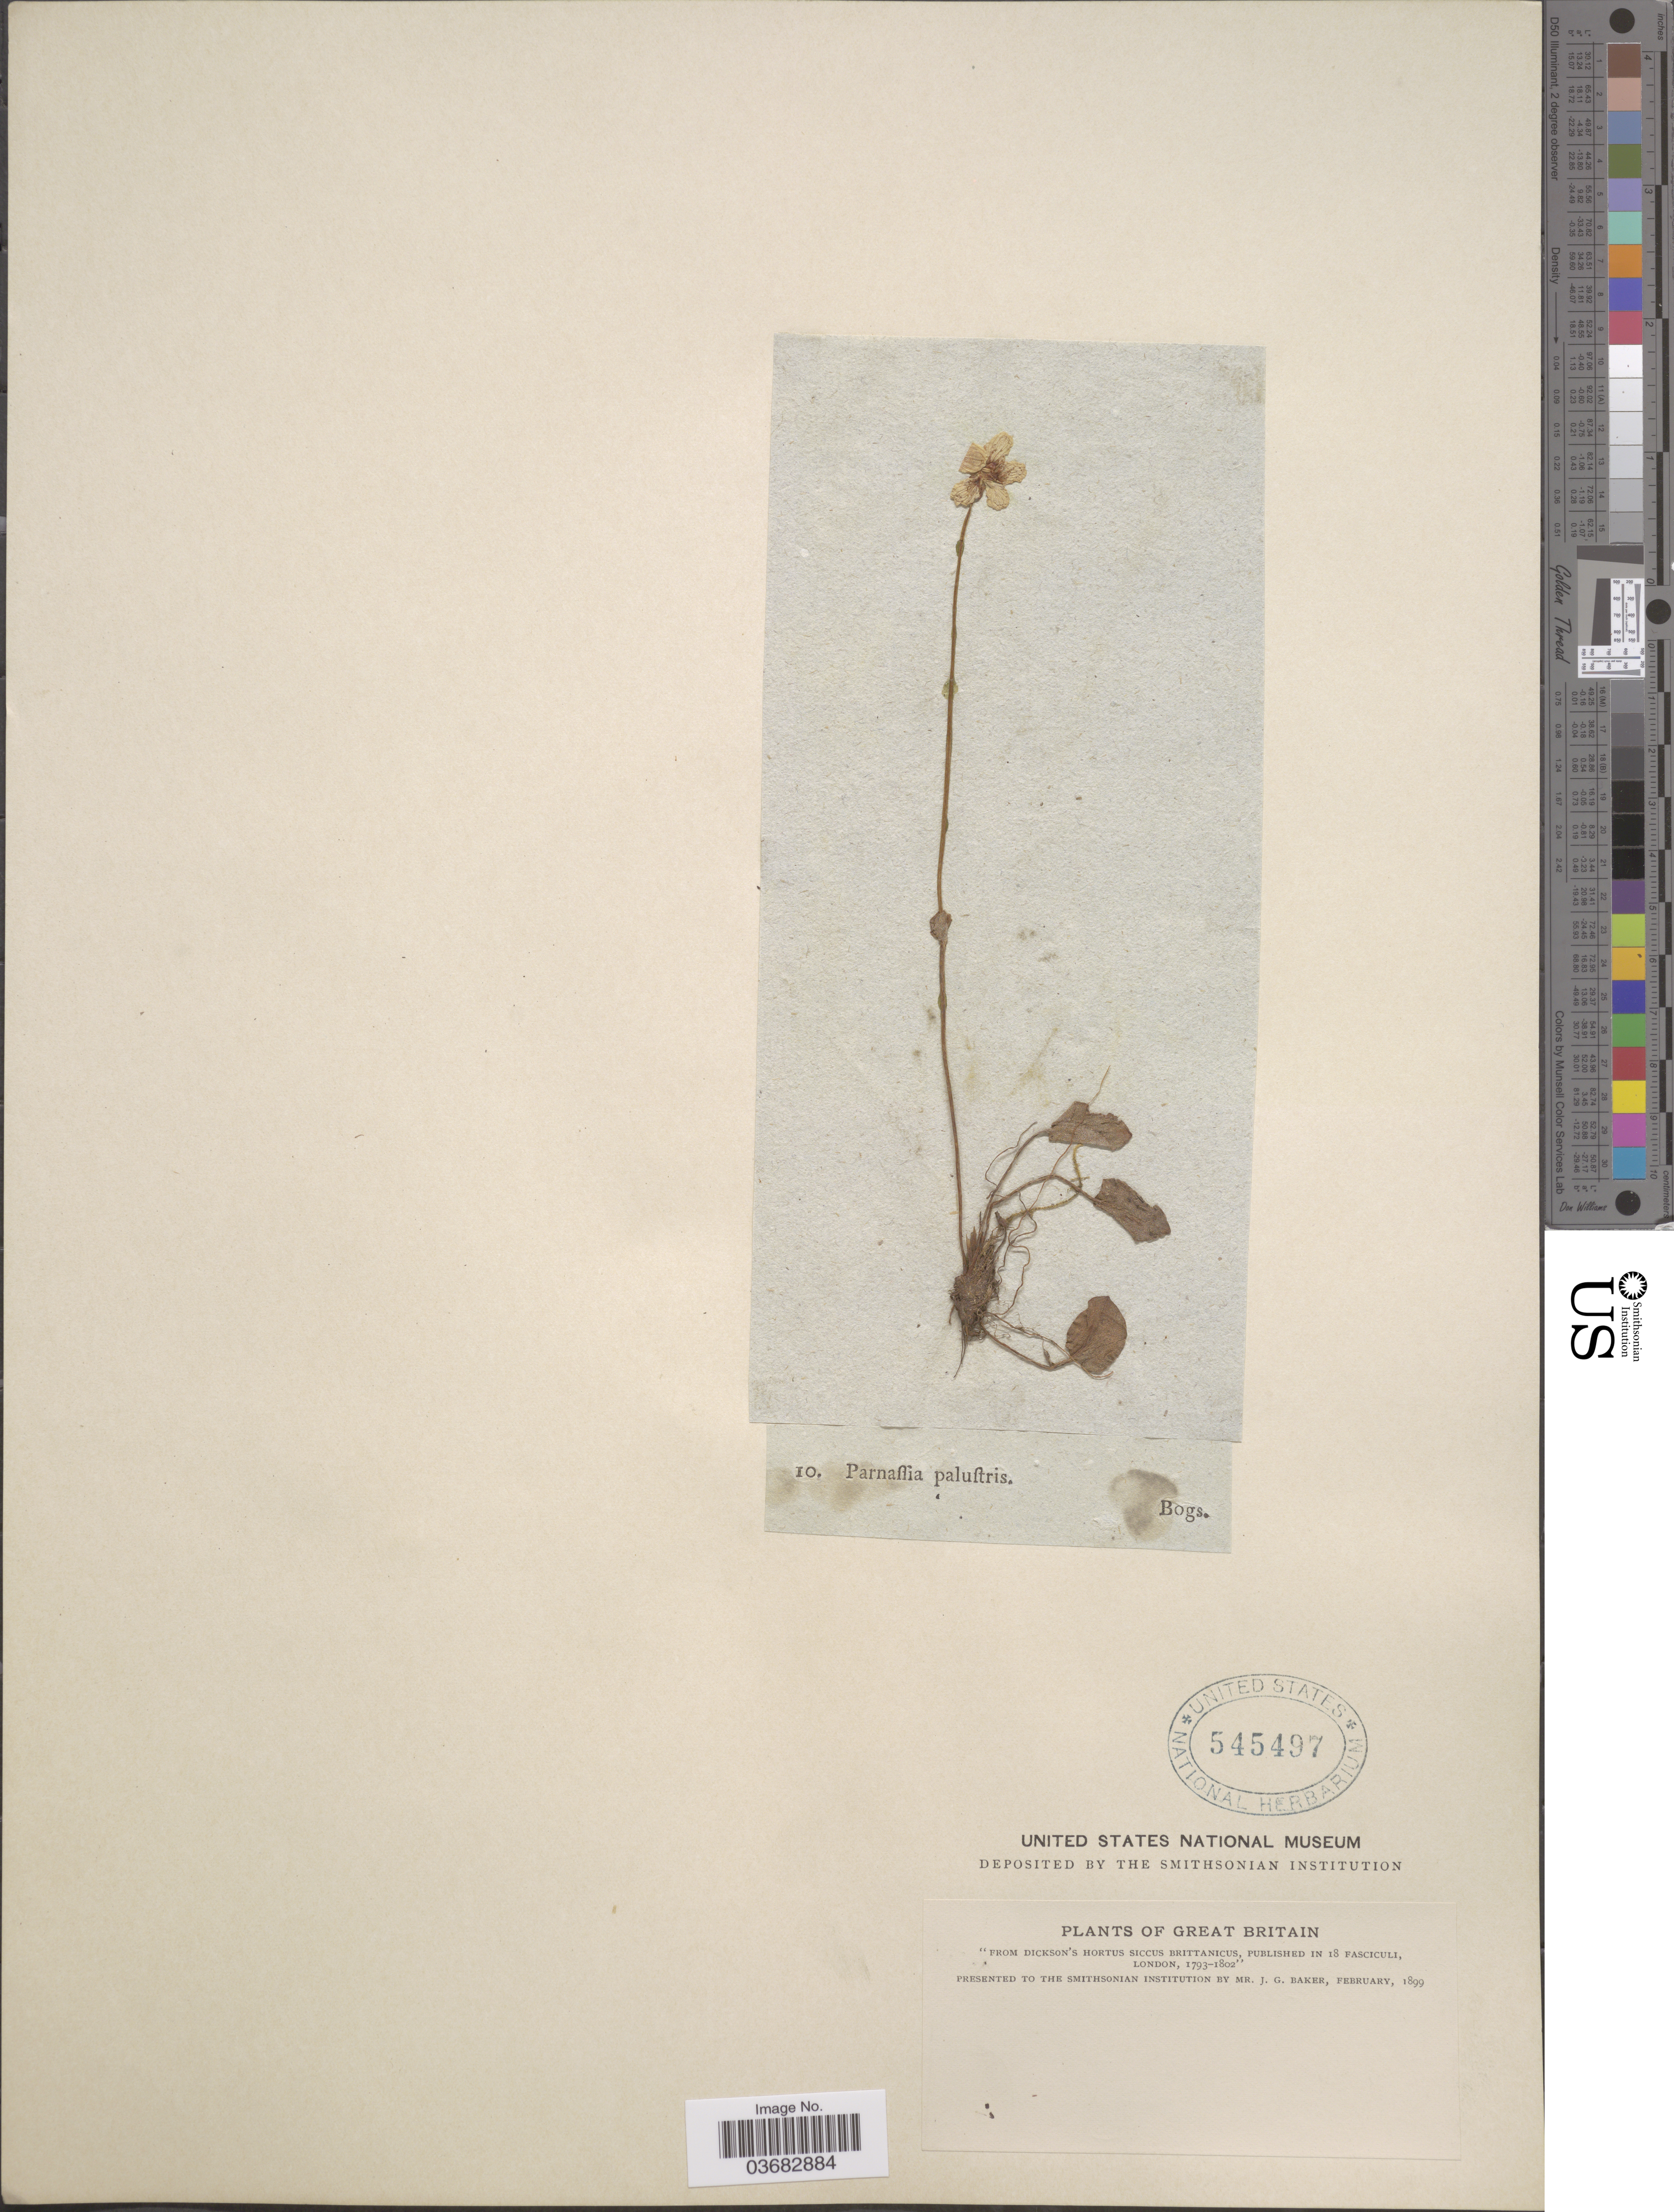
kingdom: Plantae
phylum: Tracheophyta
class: Magnoliopsida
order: Celastrales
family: Parnassiaceae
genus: Parnassia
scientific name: Parnassia palustris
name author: L.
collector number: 10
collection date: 1793/1802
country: United Kingdom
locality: Great Britain.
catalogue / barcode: US 545497